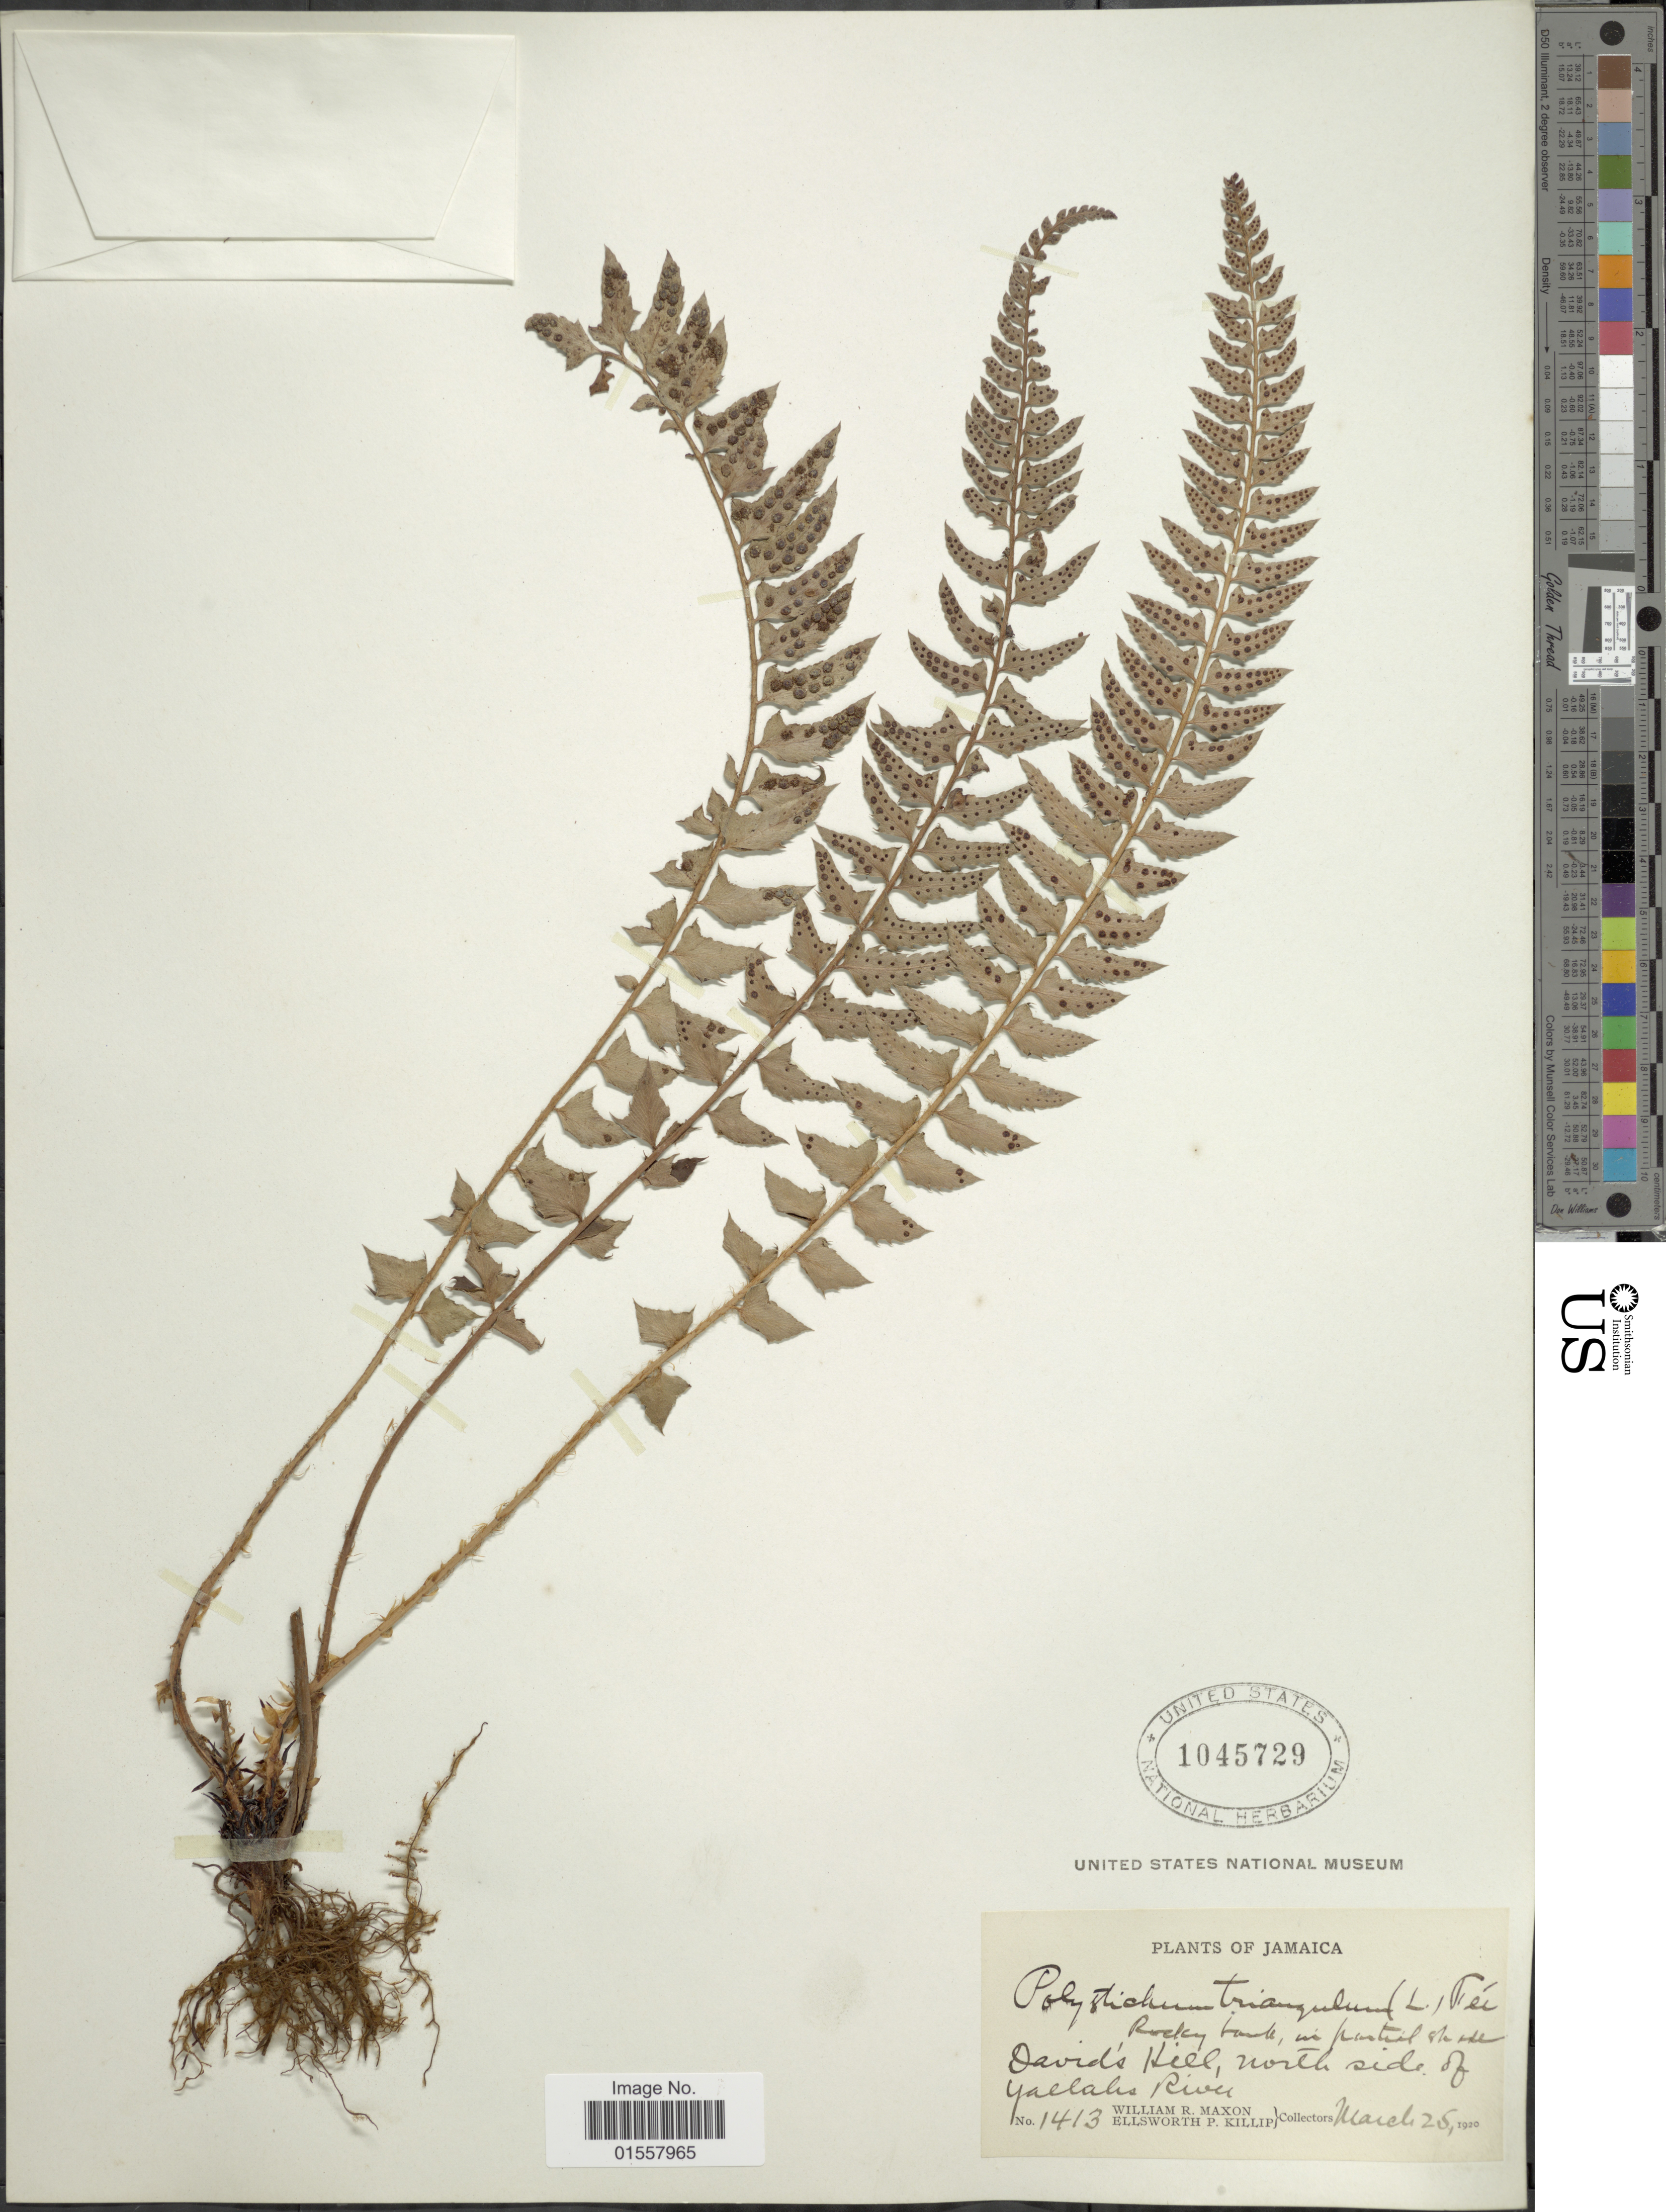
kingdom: Plantae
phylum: Tracheophyta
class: Polypodiopsida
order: Polypodiales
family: Dryopteridaceae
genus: Polystichum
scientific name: Polystichum echinatum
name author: (J.F. Gmel.) C. Chr.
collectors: W. R. Maxon & E. P. Killip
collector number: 1413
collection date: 1920-03-25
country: Jamaica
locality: David's Hill, north side of Yallahs river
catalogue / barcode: US 1045729